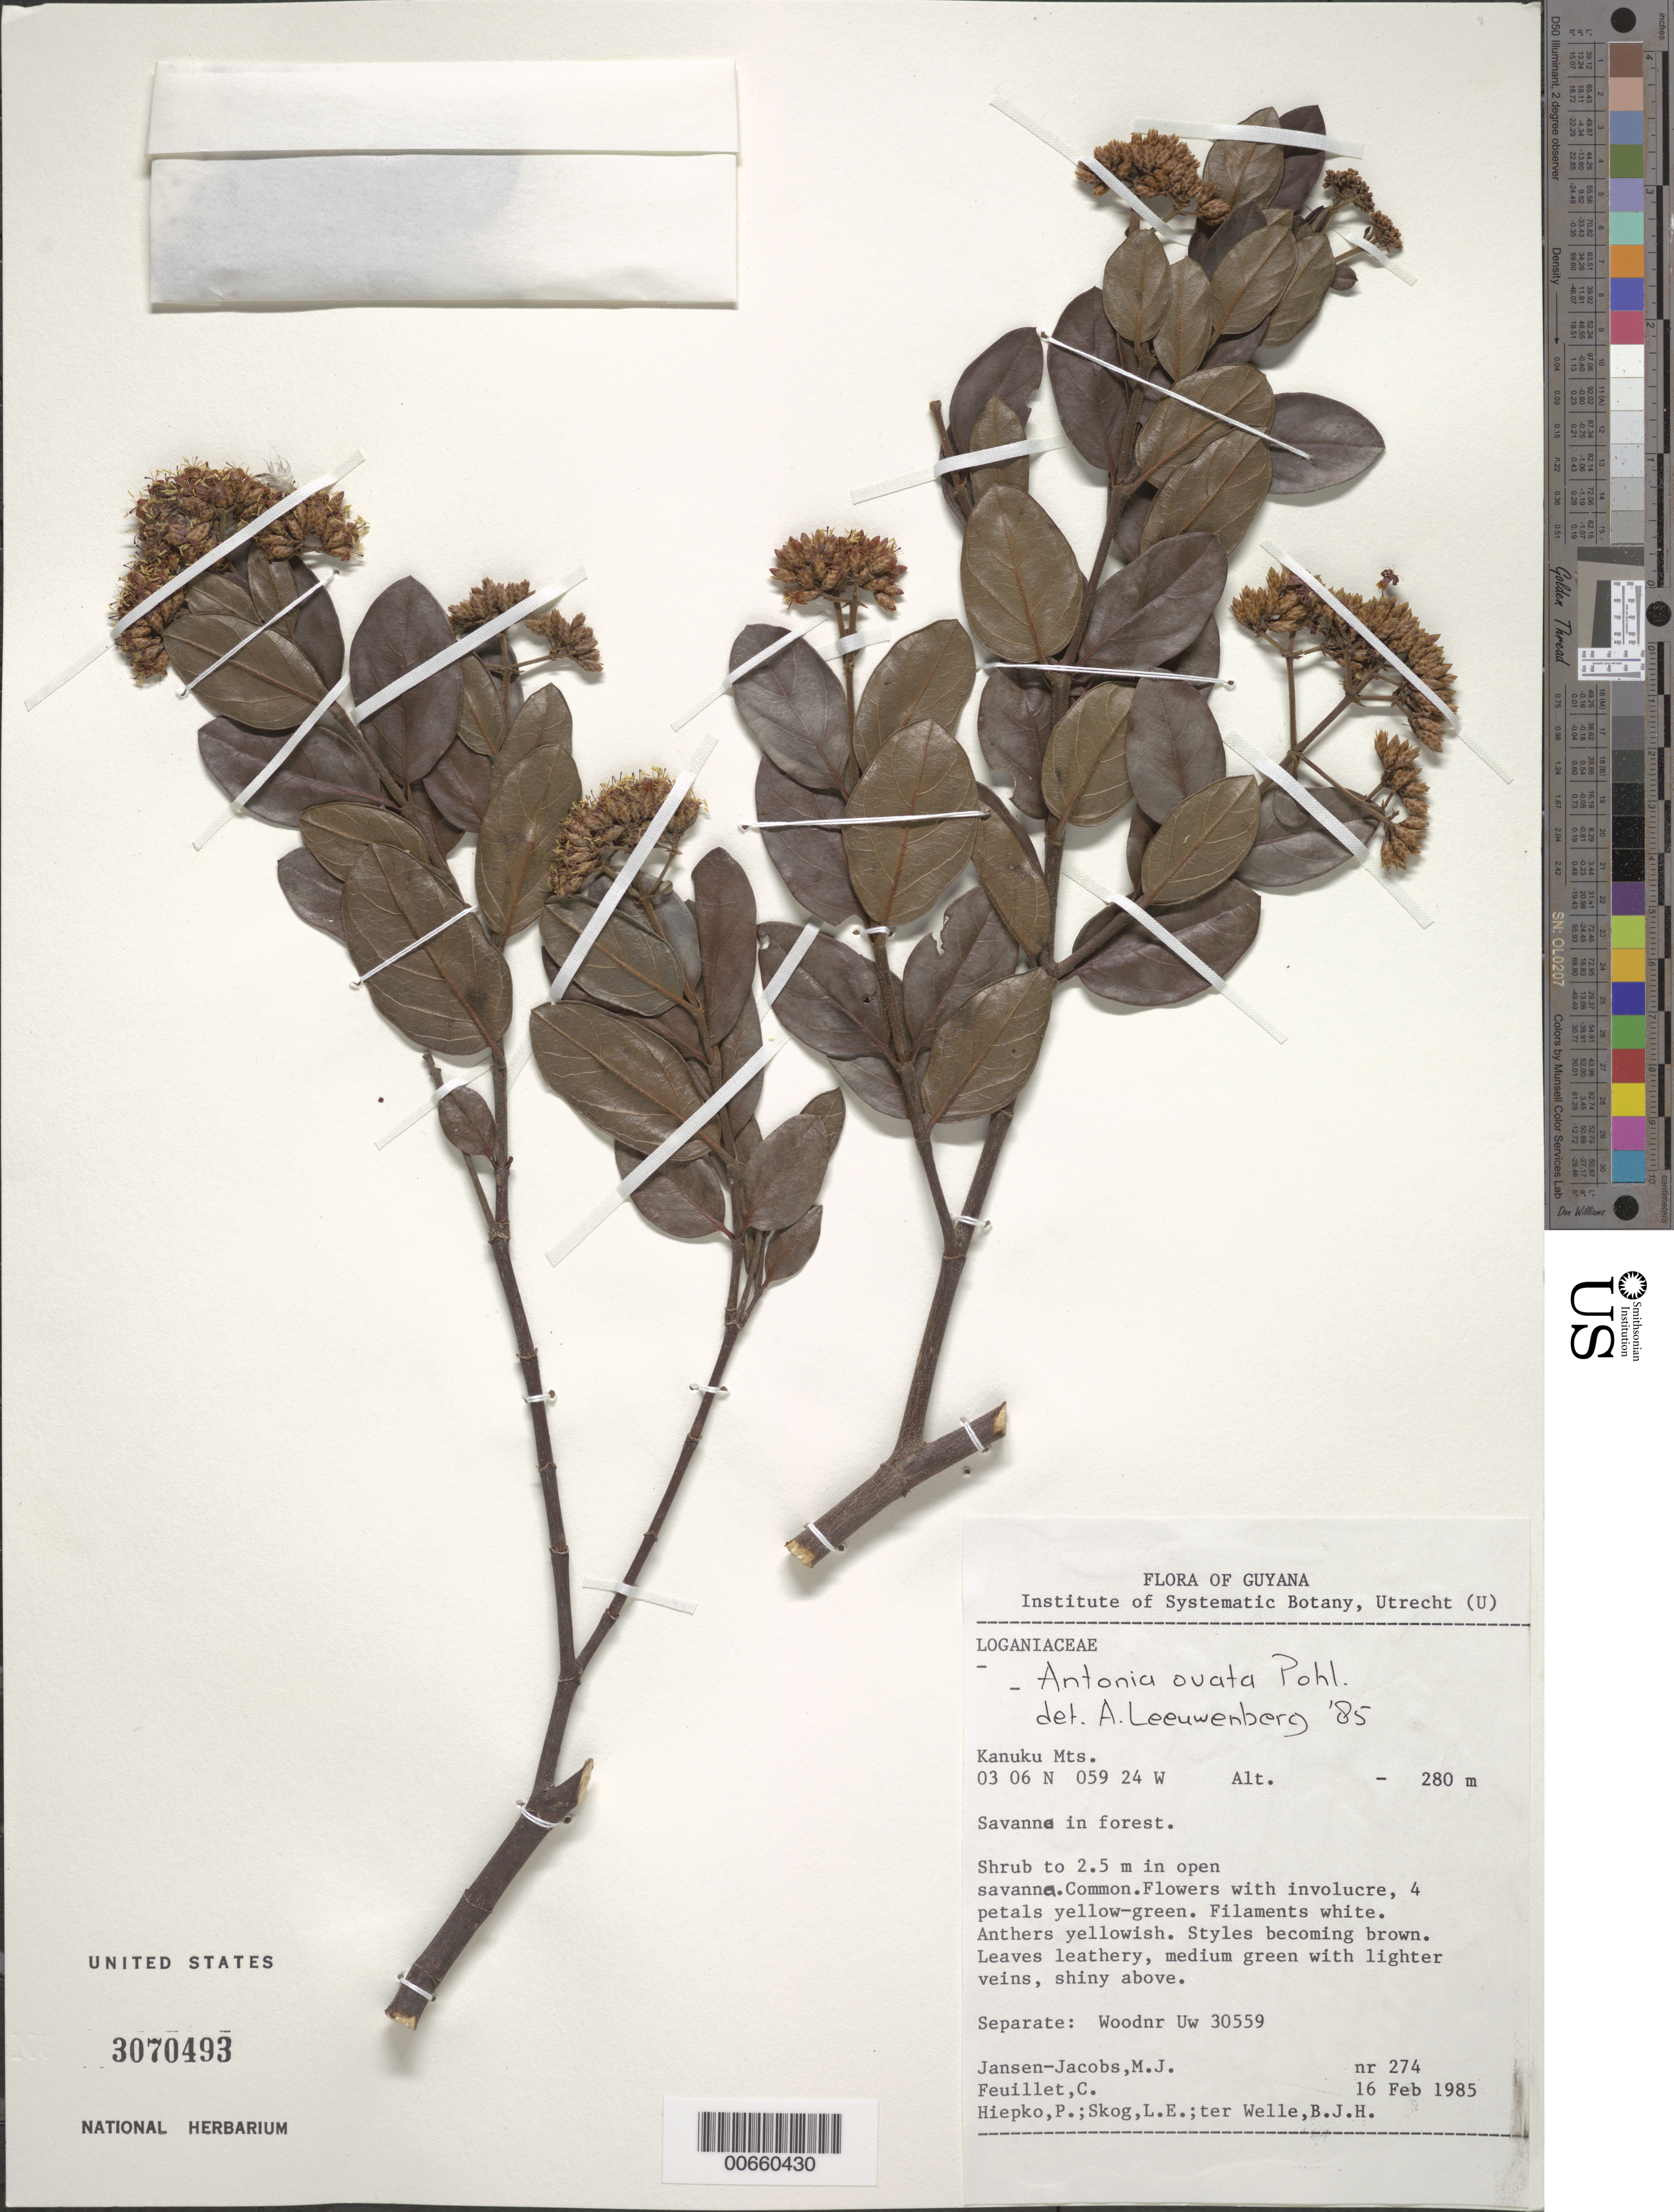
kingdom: Plantae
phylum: Tracheophyta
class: Magnoliopsida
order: Gentianales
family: Loganiaceae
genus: Antonia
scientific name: Antonia ovata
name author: Pohl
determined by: Leeuwenberg, A. J. M.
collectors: M. J. Jansen-Jacobs, C. Feuillet, P. H. Hiepko, L. E. Skog & B. Welle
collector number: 274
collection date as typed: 16-Feb-85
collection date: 1985-02-16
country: Guyana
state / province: U. Takutu-U. Essequibo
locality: Kanuku Mts.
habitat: Savanna in forest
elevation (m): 280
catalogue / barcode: US 3070493